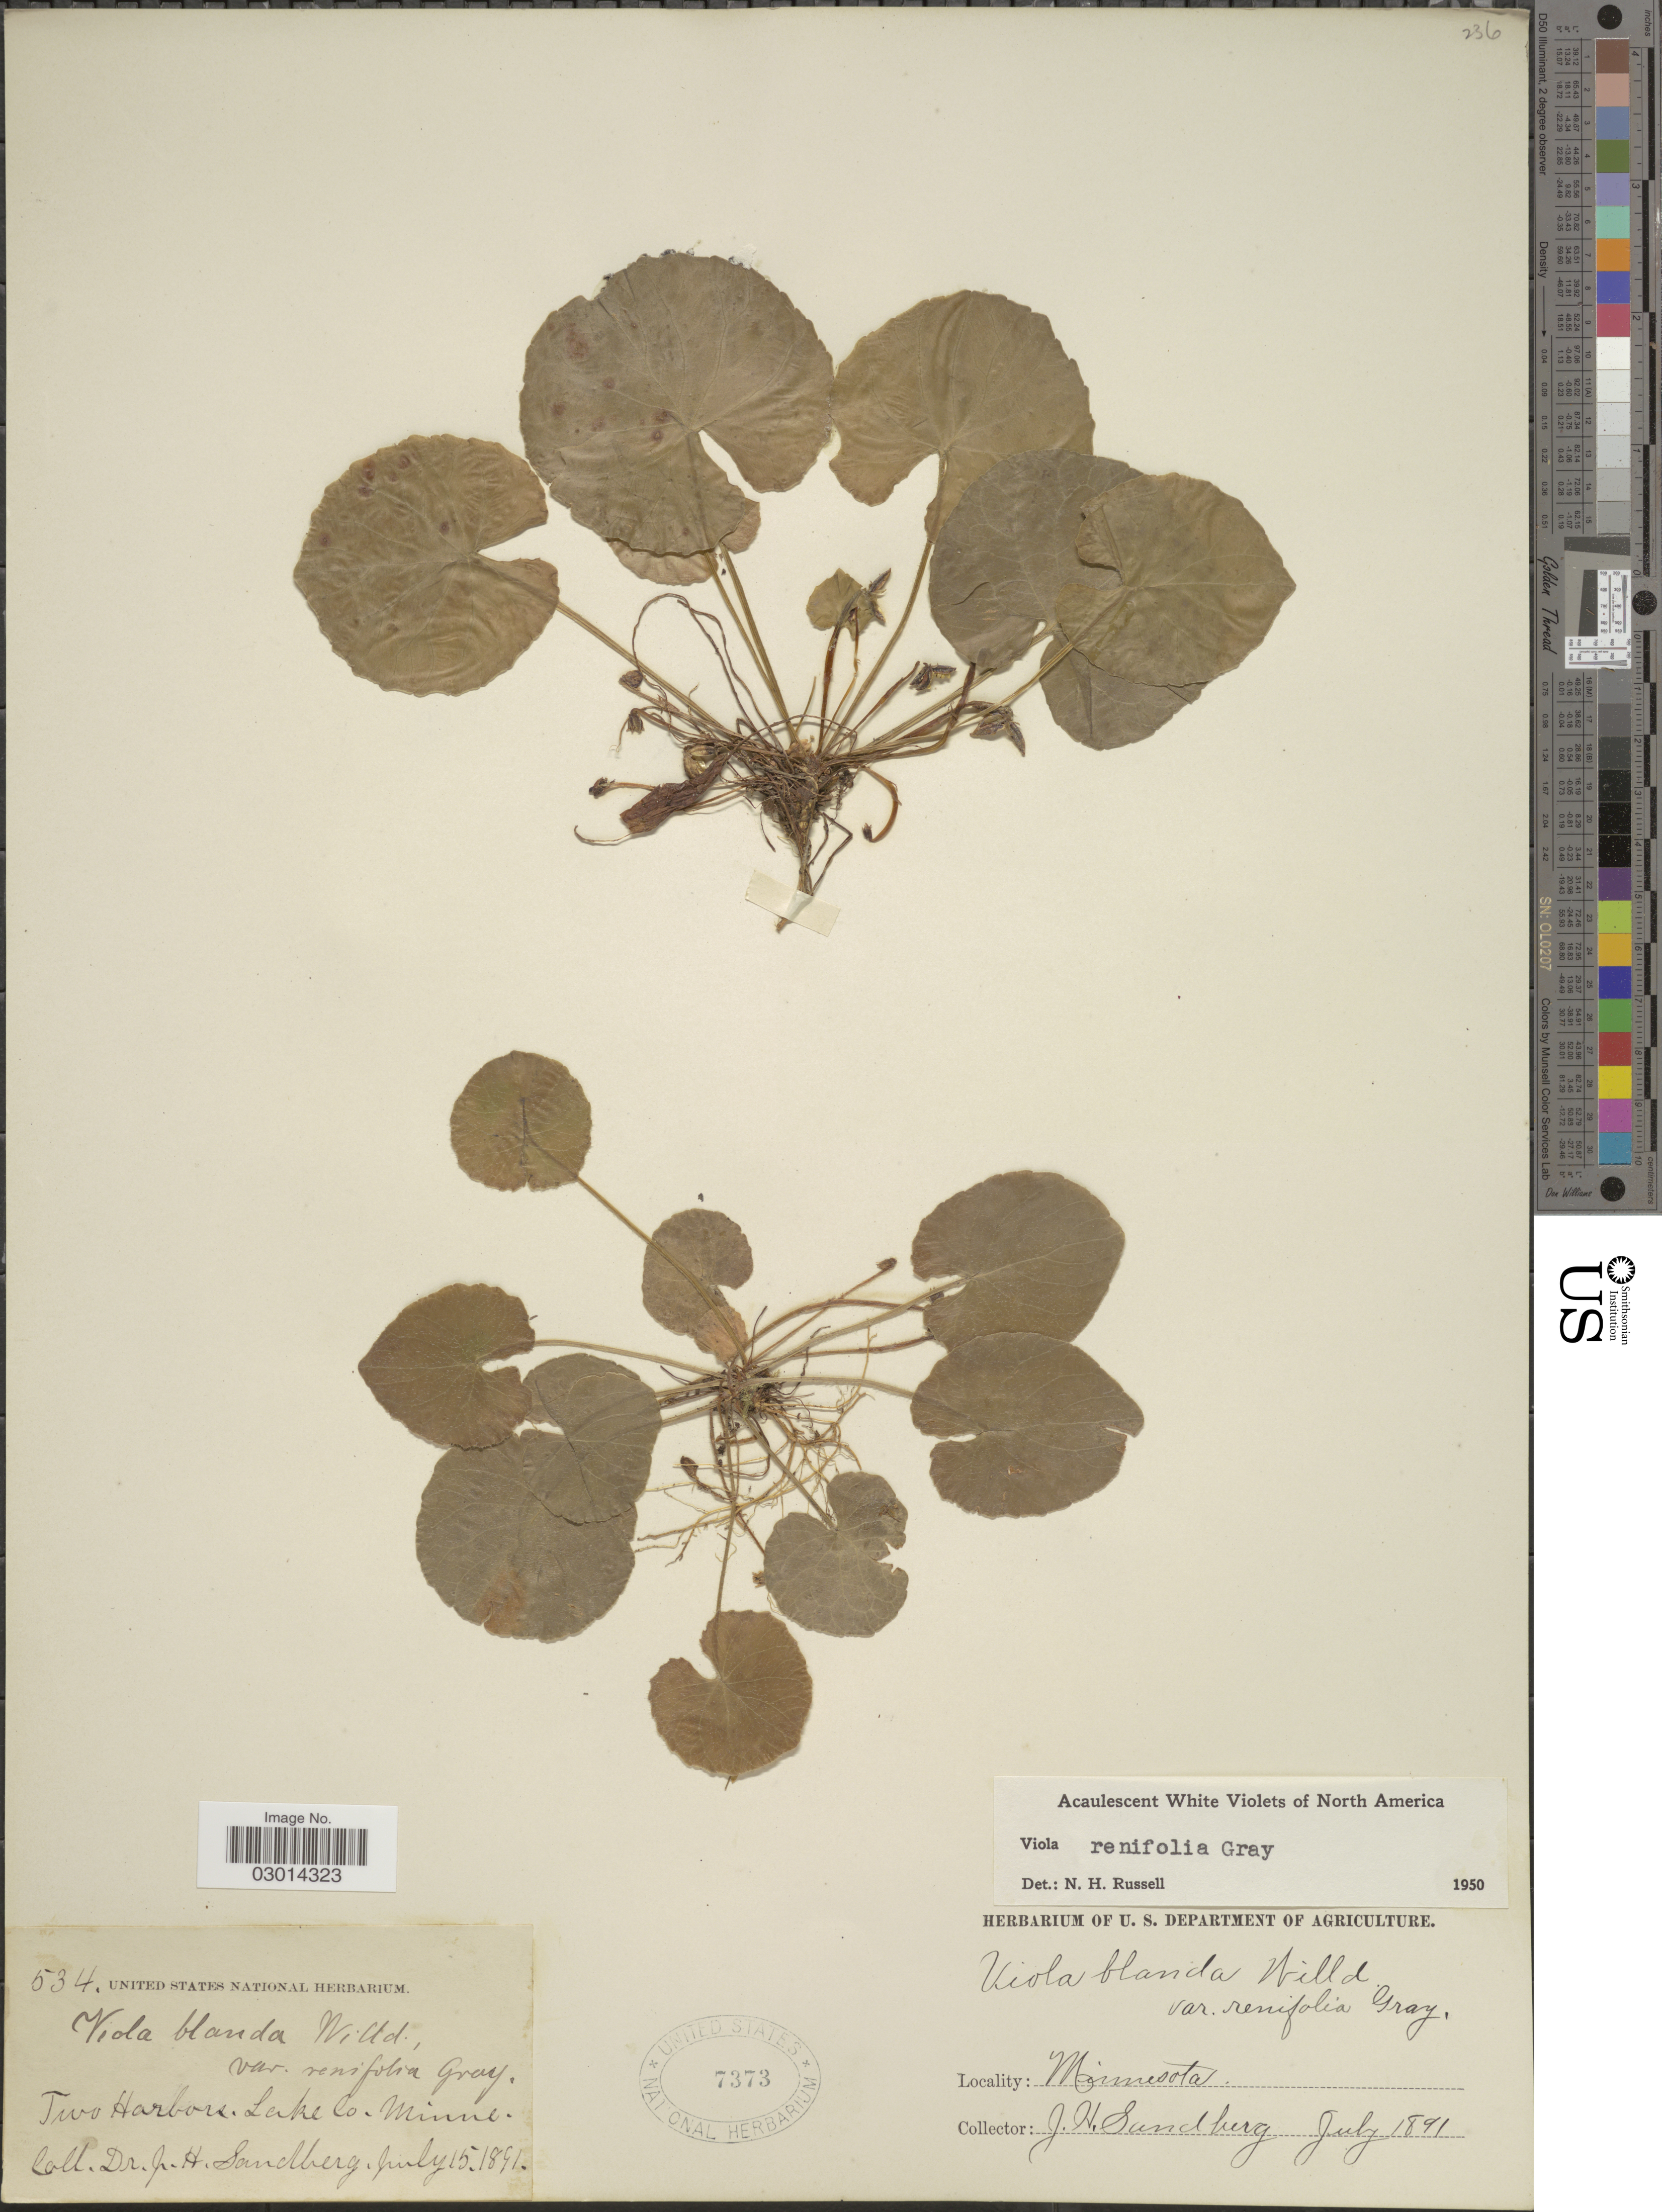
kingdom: Plantae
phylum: Tracheophyta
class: Magnoliopsida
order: Malpighiales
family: Violaceae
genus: Viola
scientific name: Viola renifolia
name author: A. Gray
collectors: J. H. Sandberg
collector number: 534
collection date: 1891-07-15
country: United States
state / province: Minnesota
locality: Two Harbors. Lake Co. Minne.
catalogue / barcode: US 7373